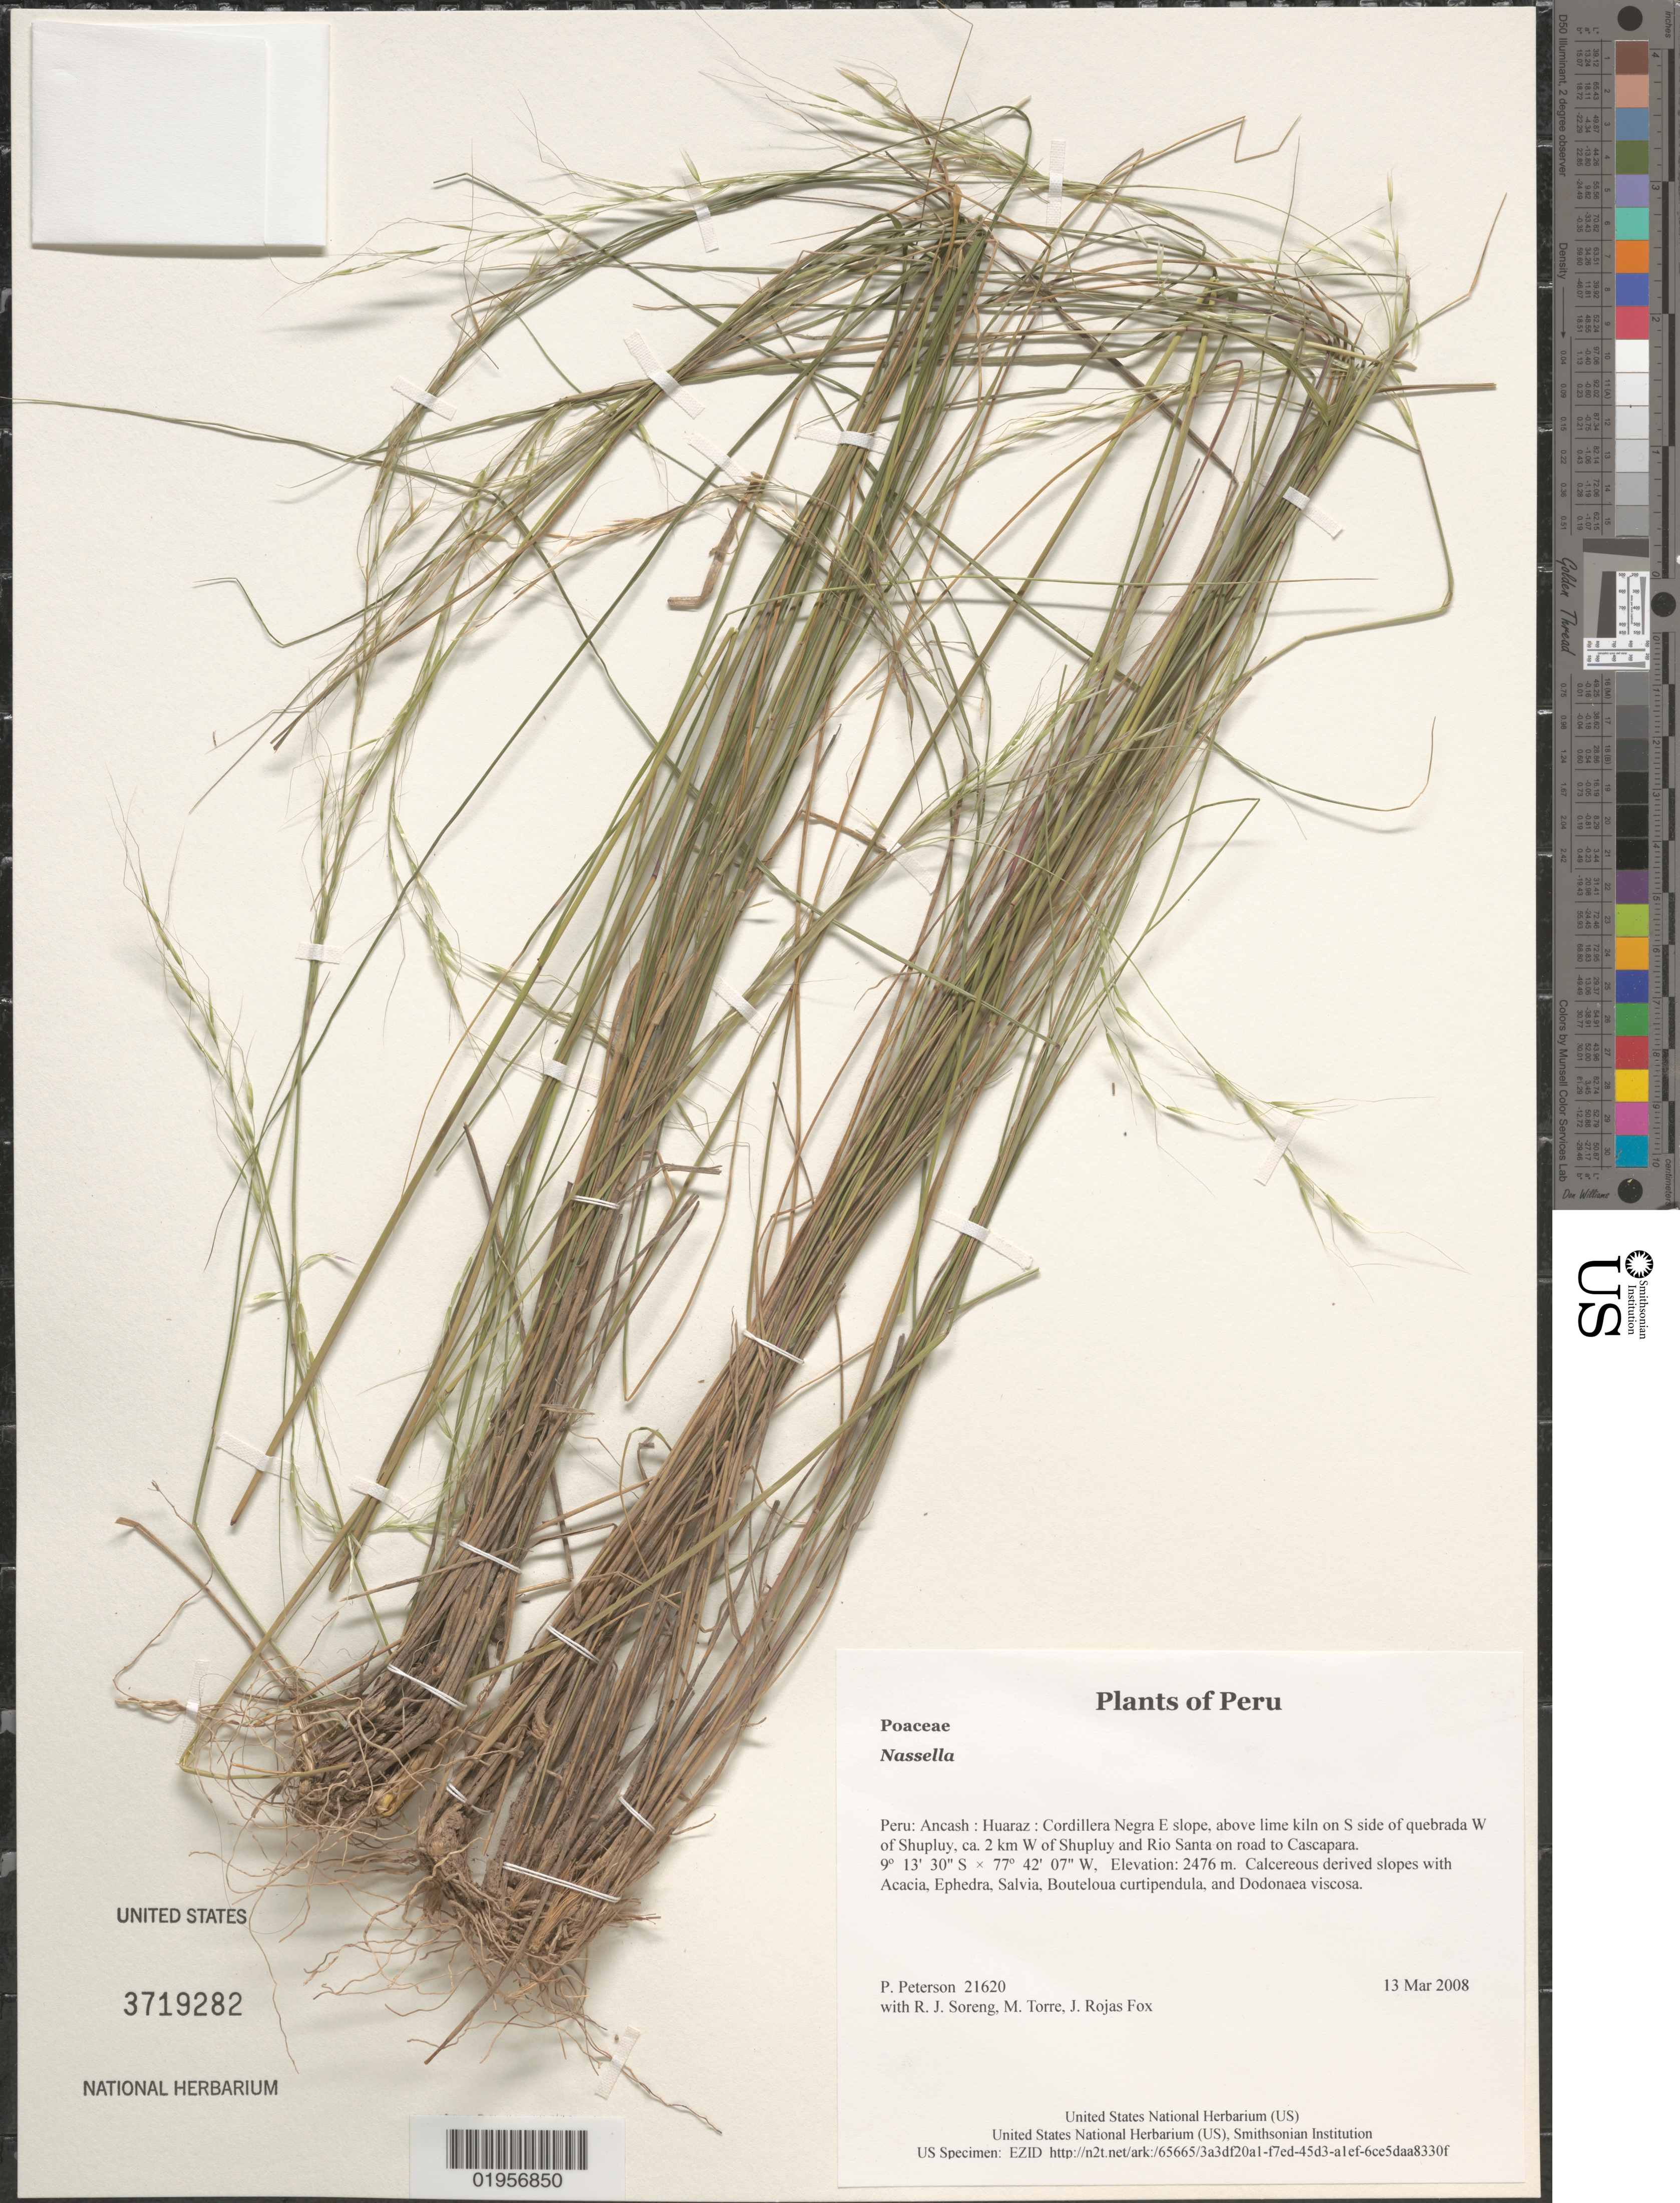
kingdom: Plantae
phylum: Tracheophyta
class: Liliopsida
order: Poales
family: Poaceae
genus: Nassella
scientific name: Nassella sp.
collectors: P. M. Peterson, R. J. Soreng, M. Torre & J. Rojas Fox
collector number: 21620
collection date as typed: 13 Mar 2008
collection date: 2008-03-13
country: Peru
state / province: Ancash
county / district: Huaraz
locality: Cordillera Negra E slope, above lime kiln on S side of quebrada W of Shupluy, ca. 2 km W of Shupluy and Rio Santa on road to Cascapara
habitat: Calcereous derived slopes with Acacia, Ephedra, Salvia, Bouteloua curtipendula, and Dodonaea viscosa.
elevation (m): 2476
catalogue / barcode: US 3719282